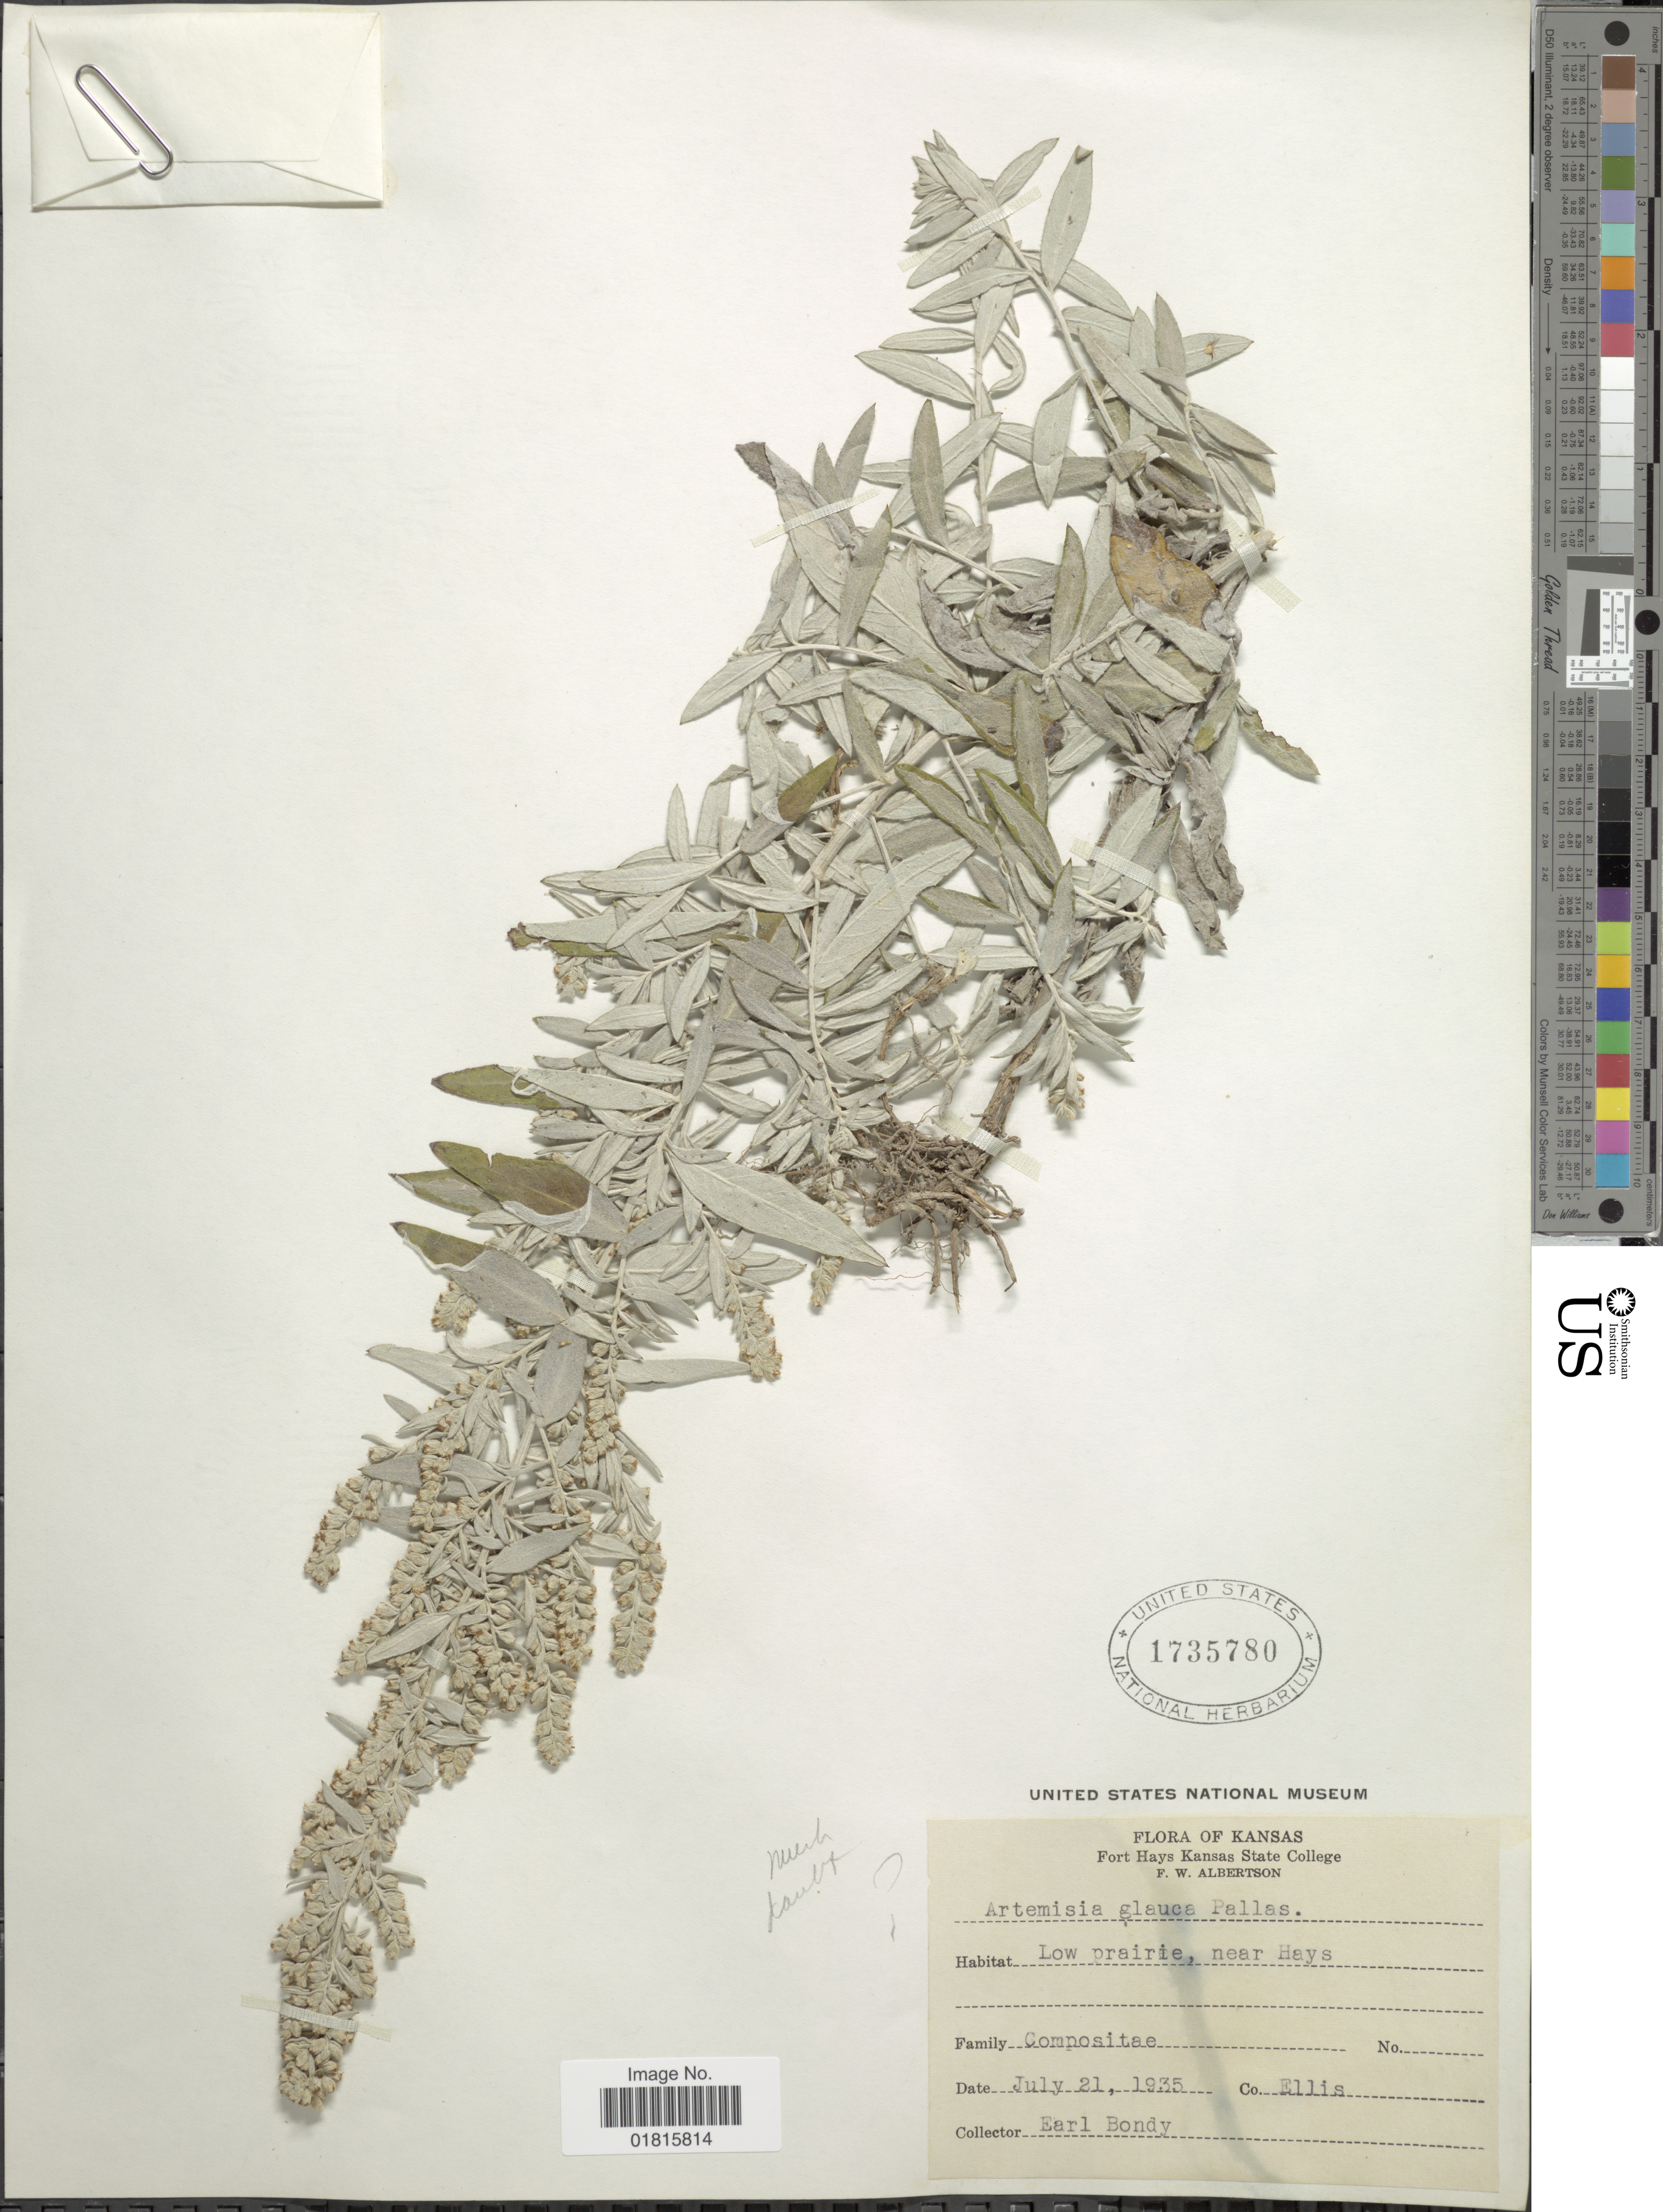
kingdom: Plantae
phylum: Tracheophyta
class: Magnoliopsida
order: Asterales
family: Asteraceae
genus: Artemisia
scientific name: Artemisia glauca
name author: Pall. ex Willd.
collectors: E. Bondy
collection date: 1935-07-21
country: United States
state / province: Kansas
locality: Low prairie, near Hays, Co. Ellis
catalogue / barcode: US 1735780